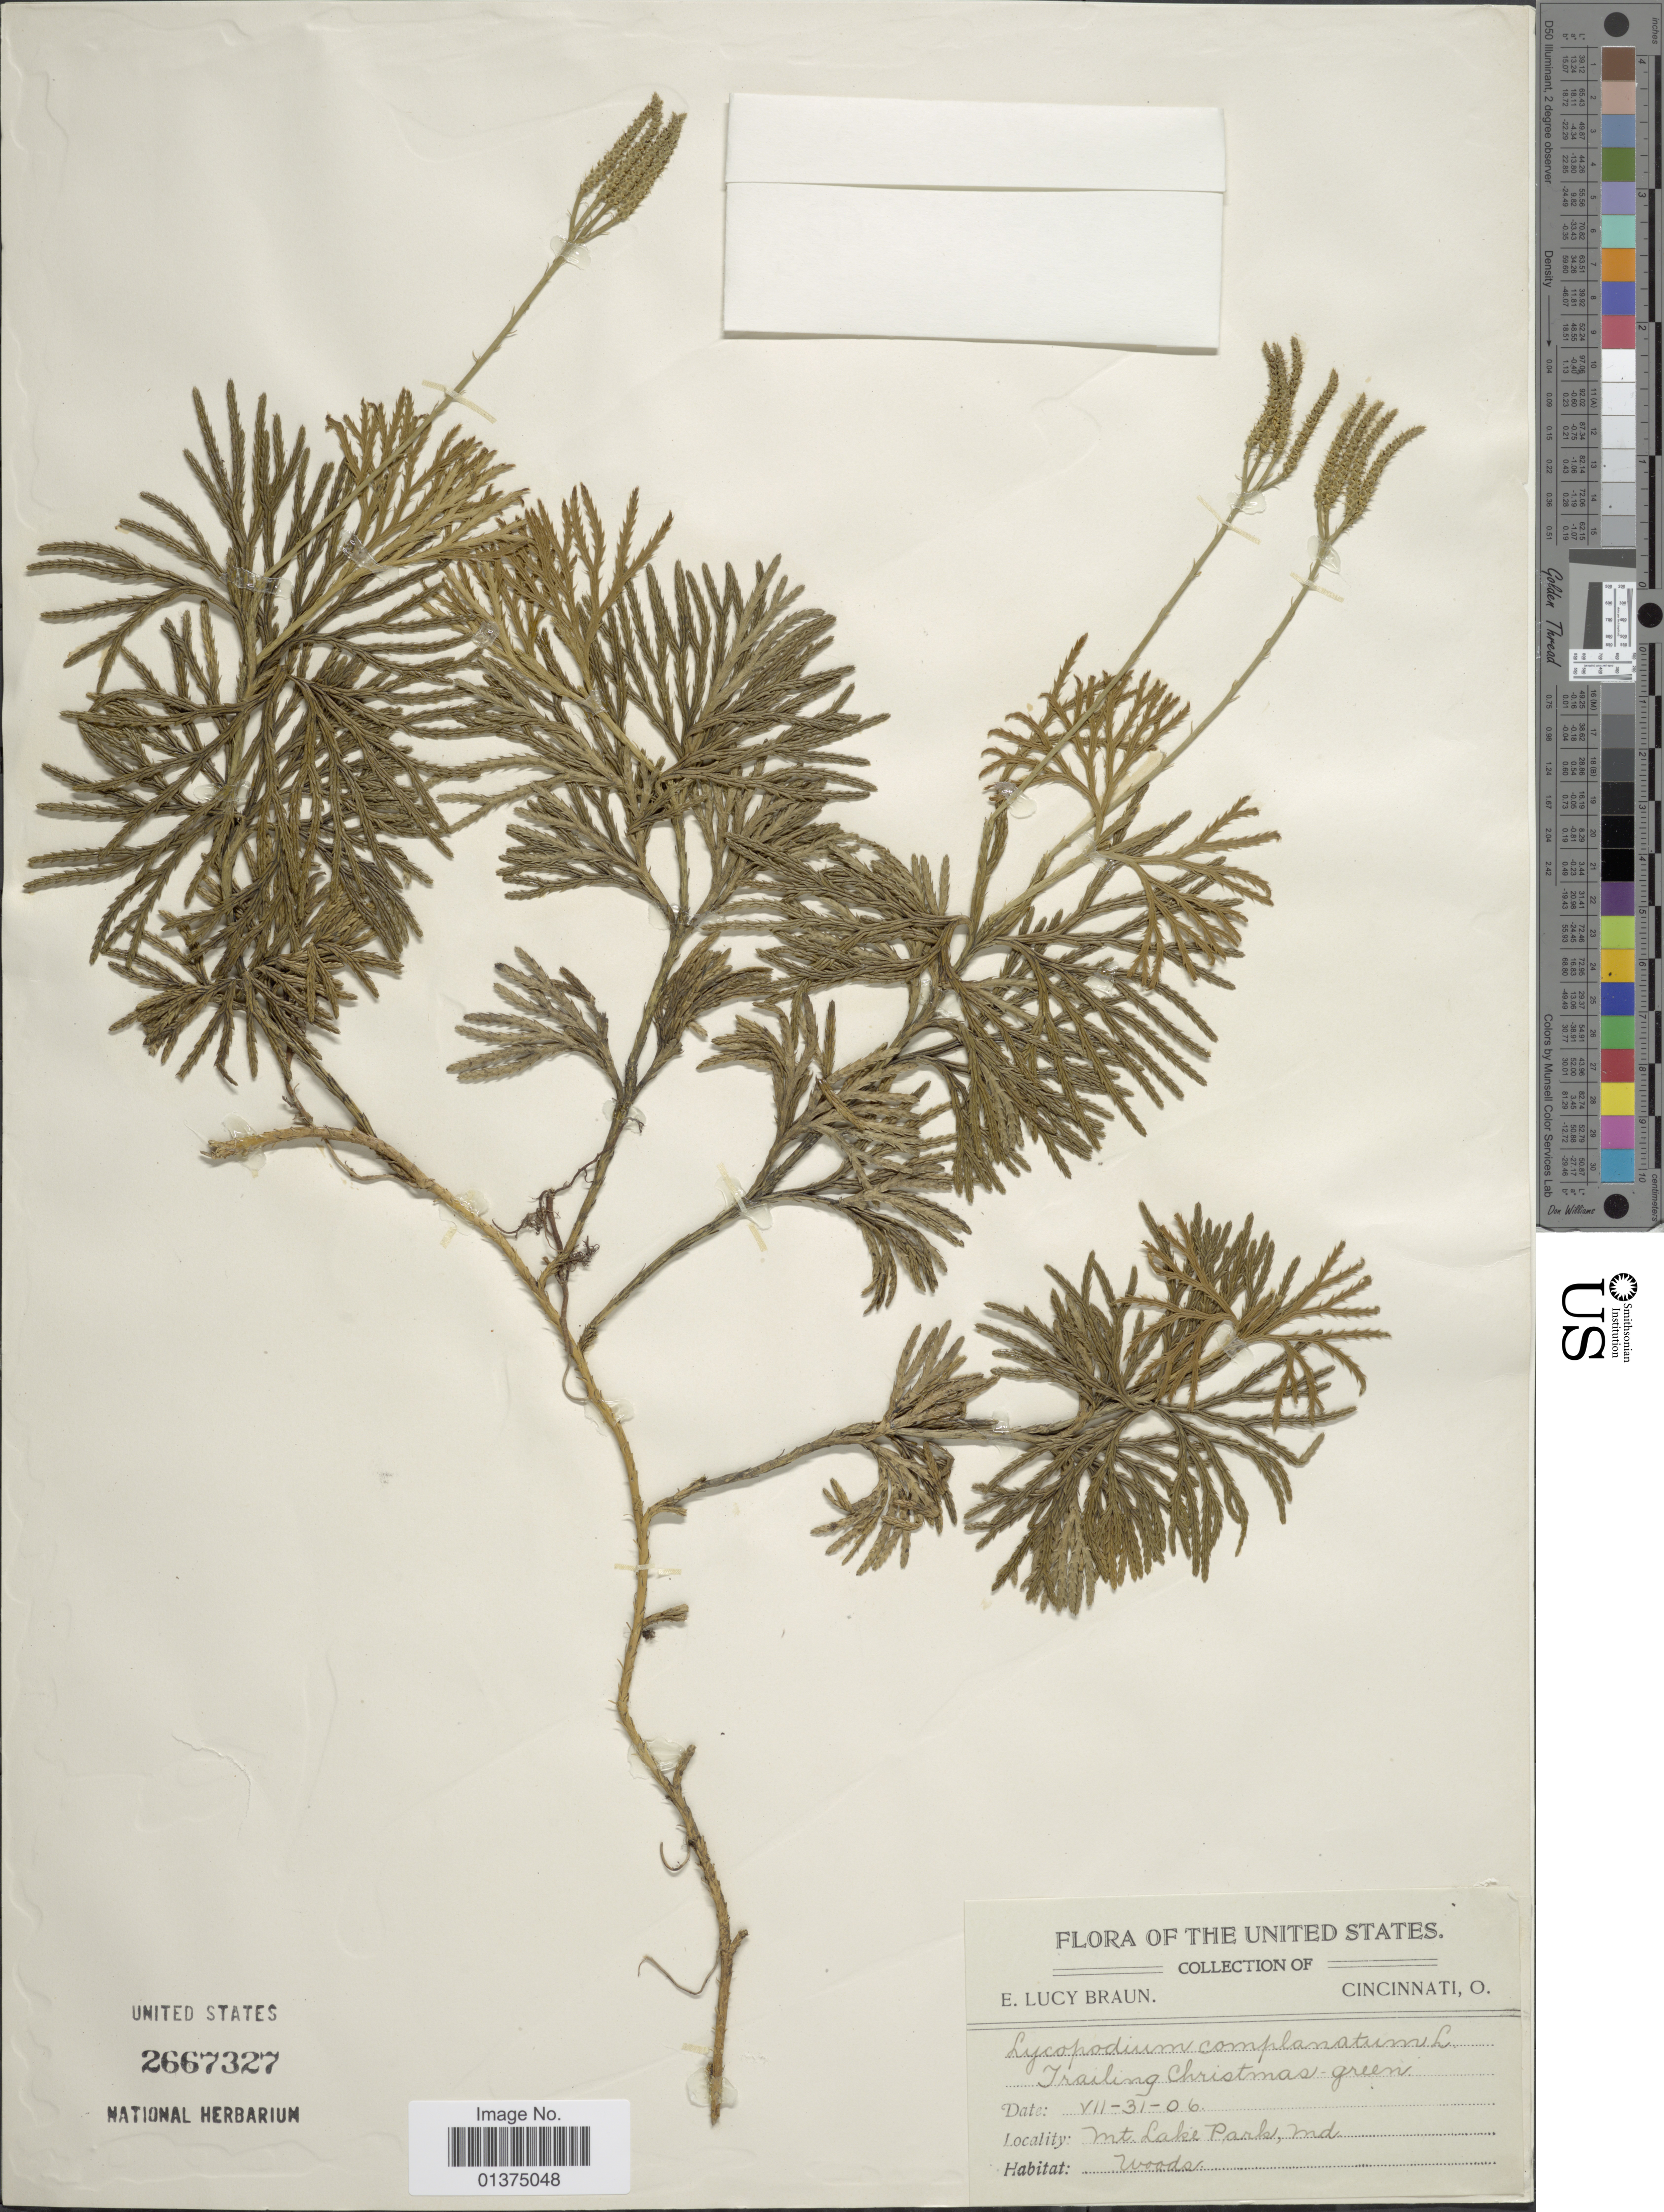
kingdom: Plantae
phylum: Tracheophyta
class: Lycopodiopsida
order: Lycopodiales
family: Lycopodiaceae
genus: Diphasiastrum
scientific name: Diphasiastrum complanatum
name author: (L.) Holub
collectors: E. L. Braun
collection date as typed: Transcribed d/m/y: 31/7/6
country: United States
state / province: Maryland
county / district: Garrett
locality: Mt Lake Park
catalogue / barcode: US 2667327